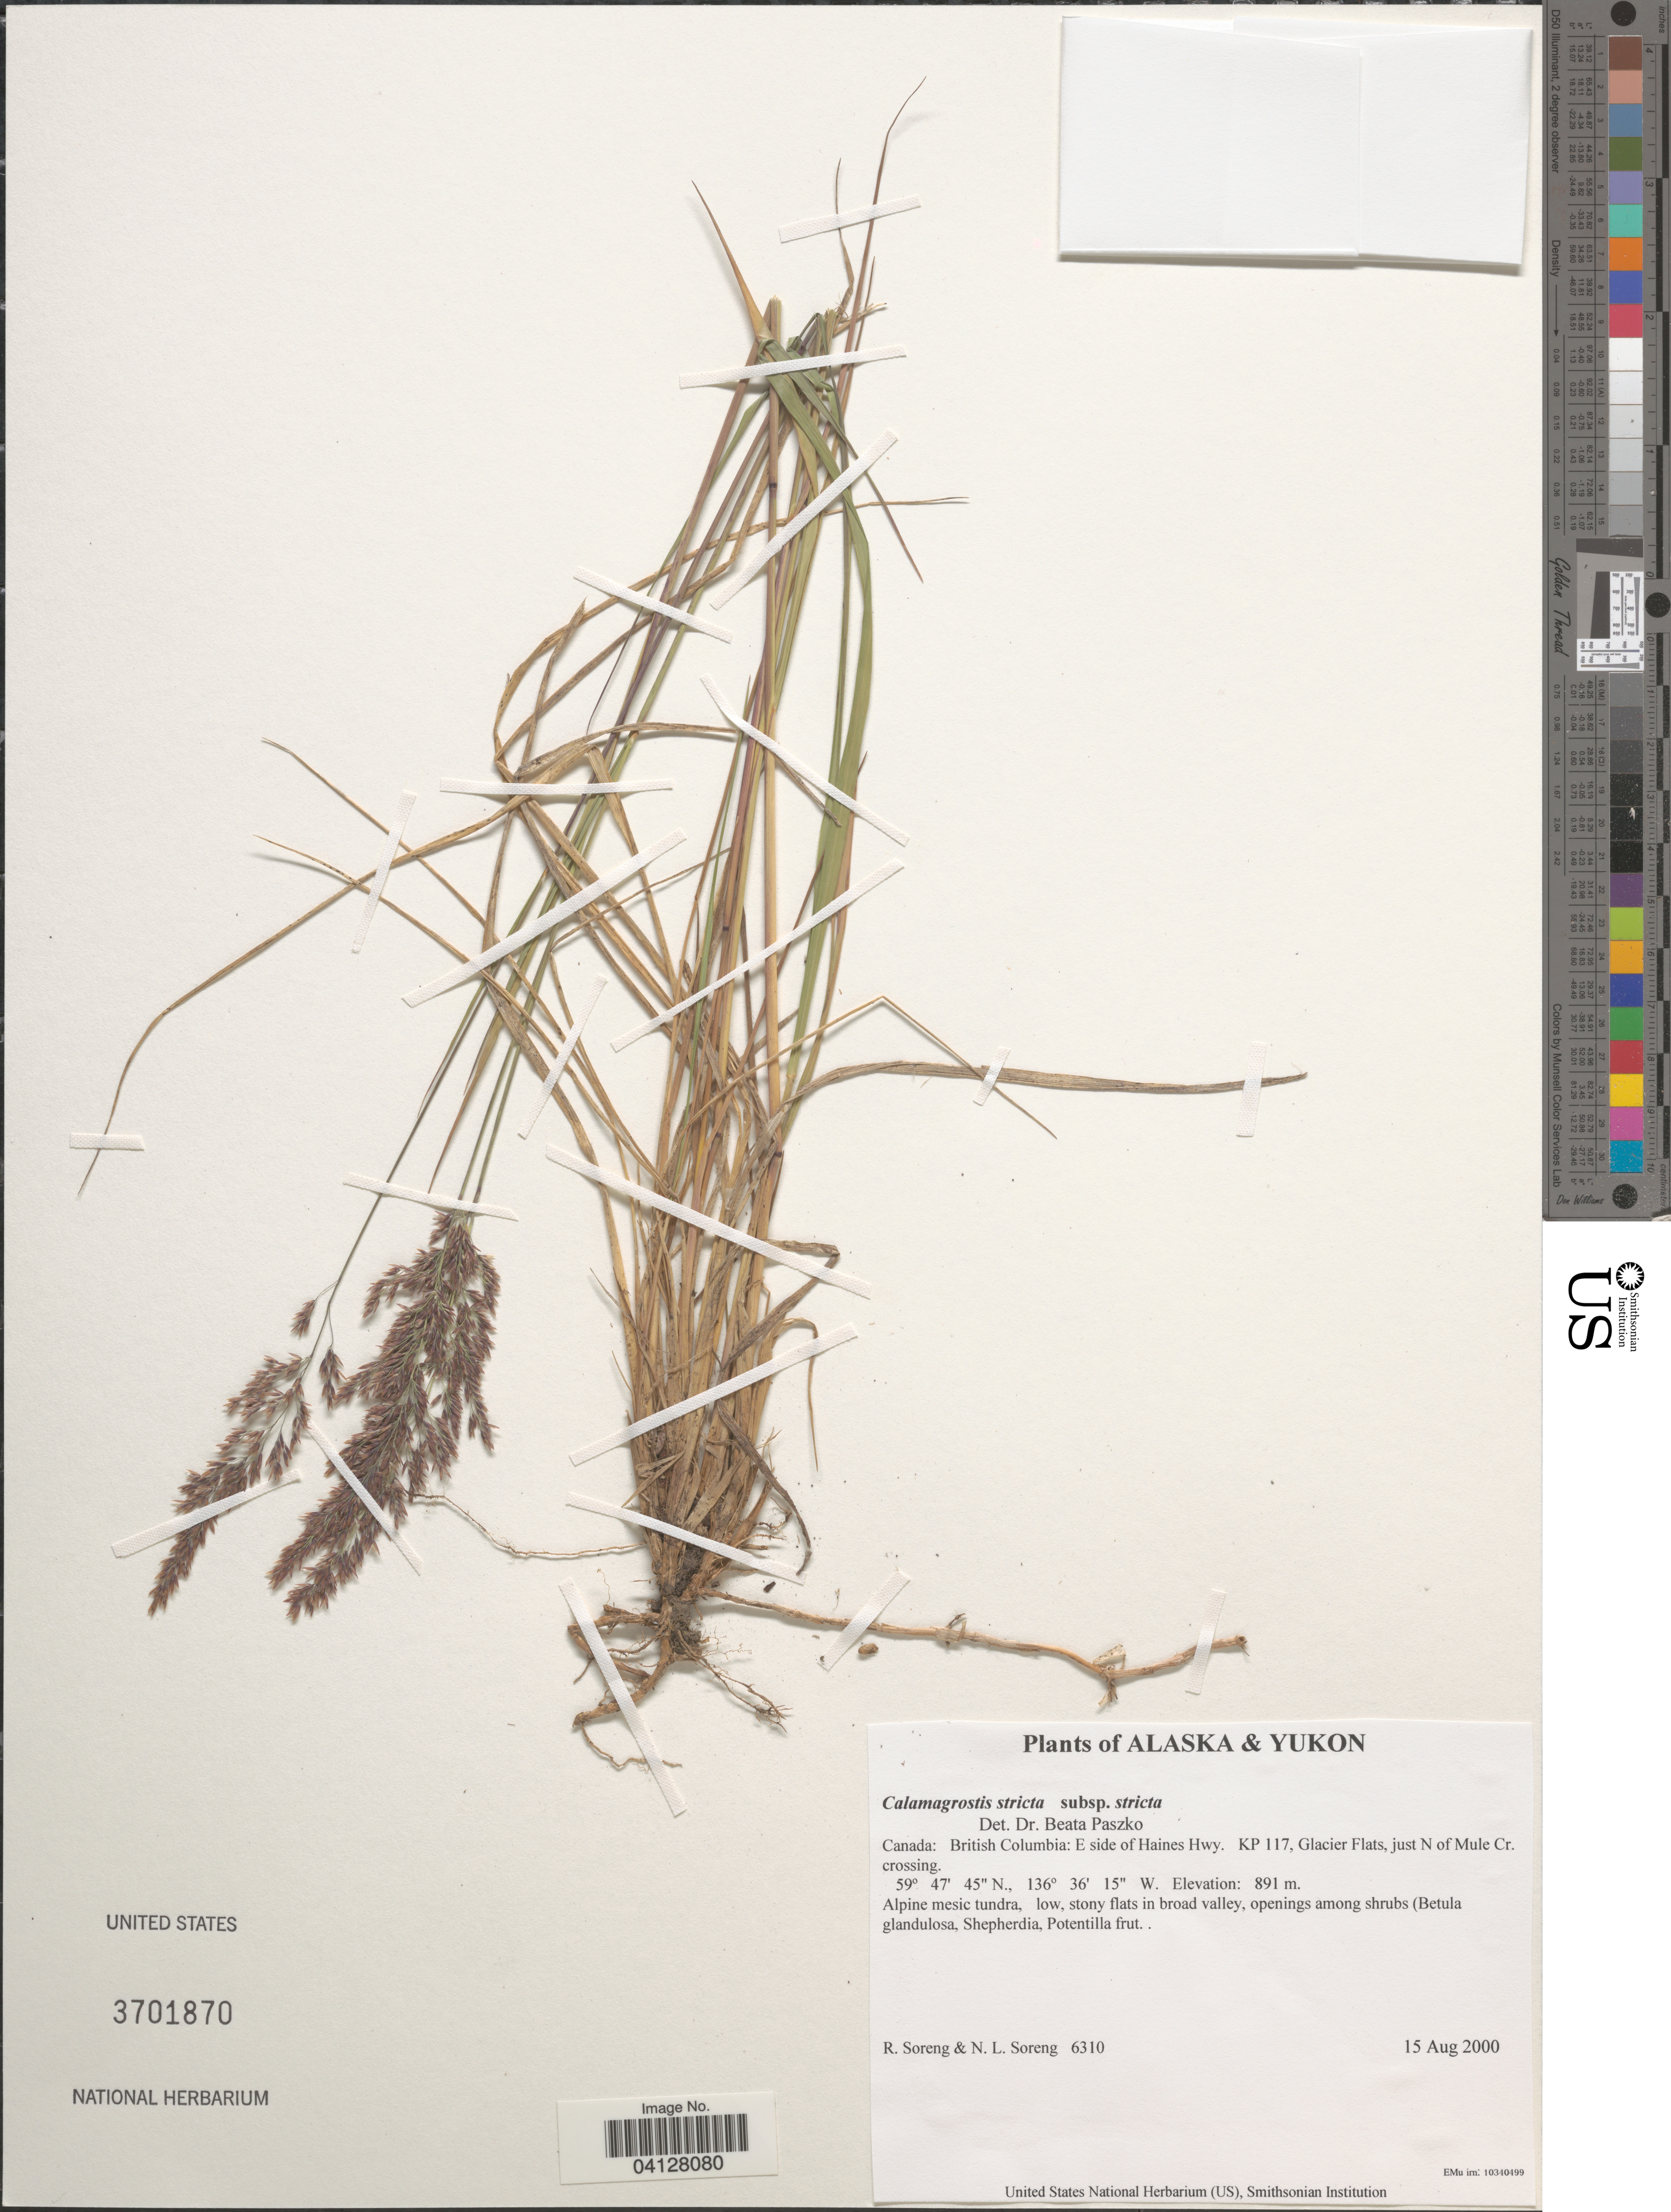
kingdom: Plantae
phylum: Tracheophyta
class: Liliopsida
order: Poales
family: Poaceae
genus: Calamagrostis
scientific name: Calamagrostis stricta subsp. stricta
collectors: R. J. Soreng & N. L. Soreng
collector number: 6310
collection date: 2000-08-15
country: Canada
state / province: British Columbia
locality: E side of Haines Hwy. KP 117, Glacier Flats, just N of Mule Cr. crossing.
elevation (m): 891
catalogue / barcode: US 3701870